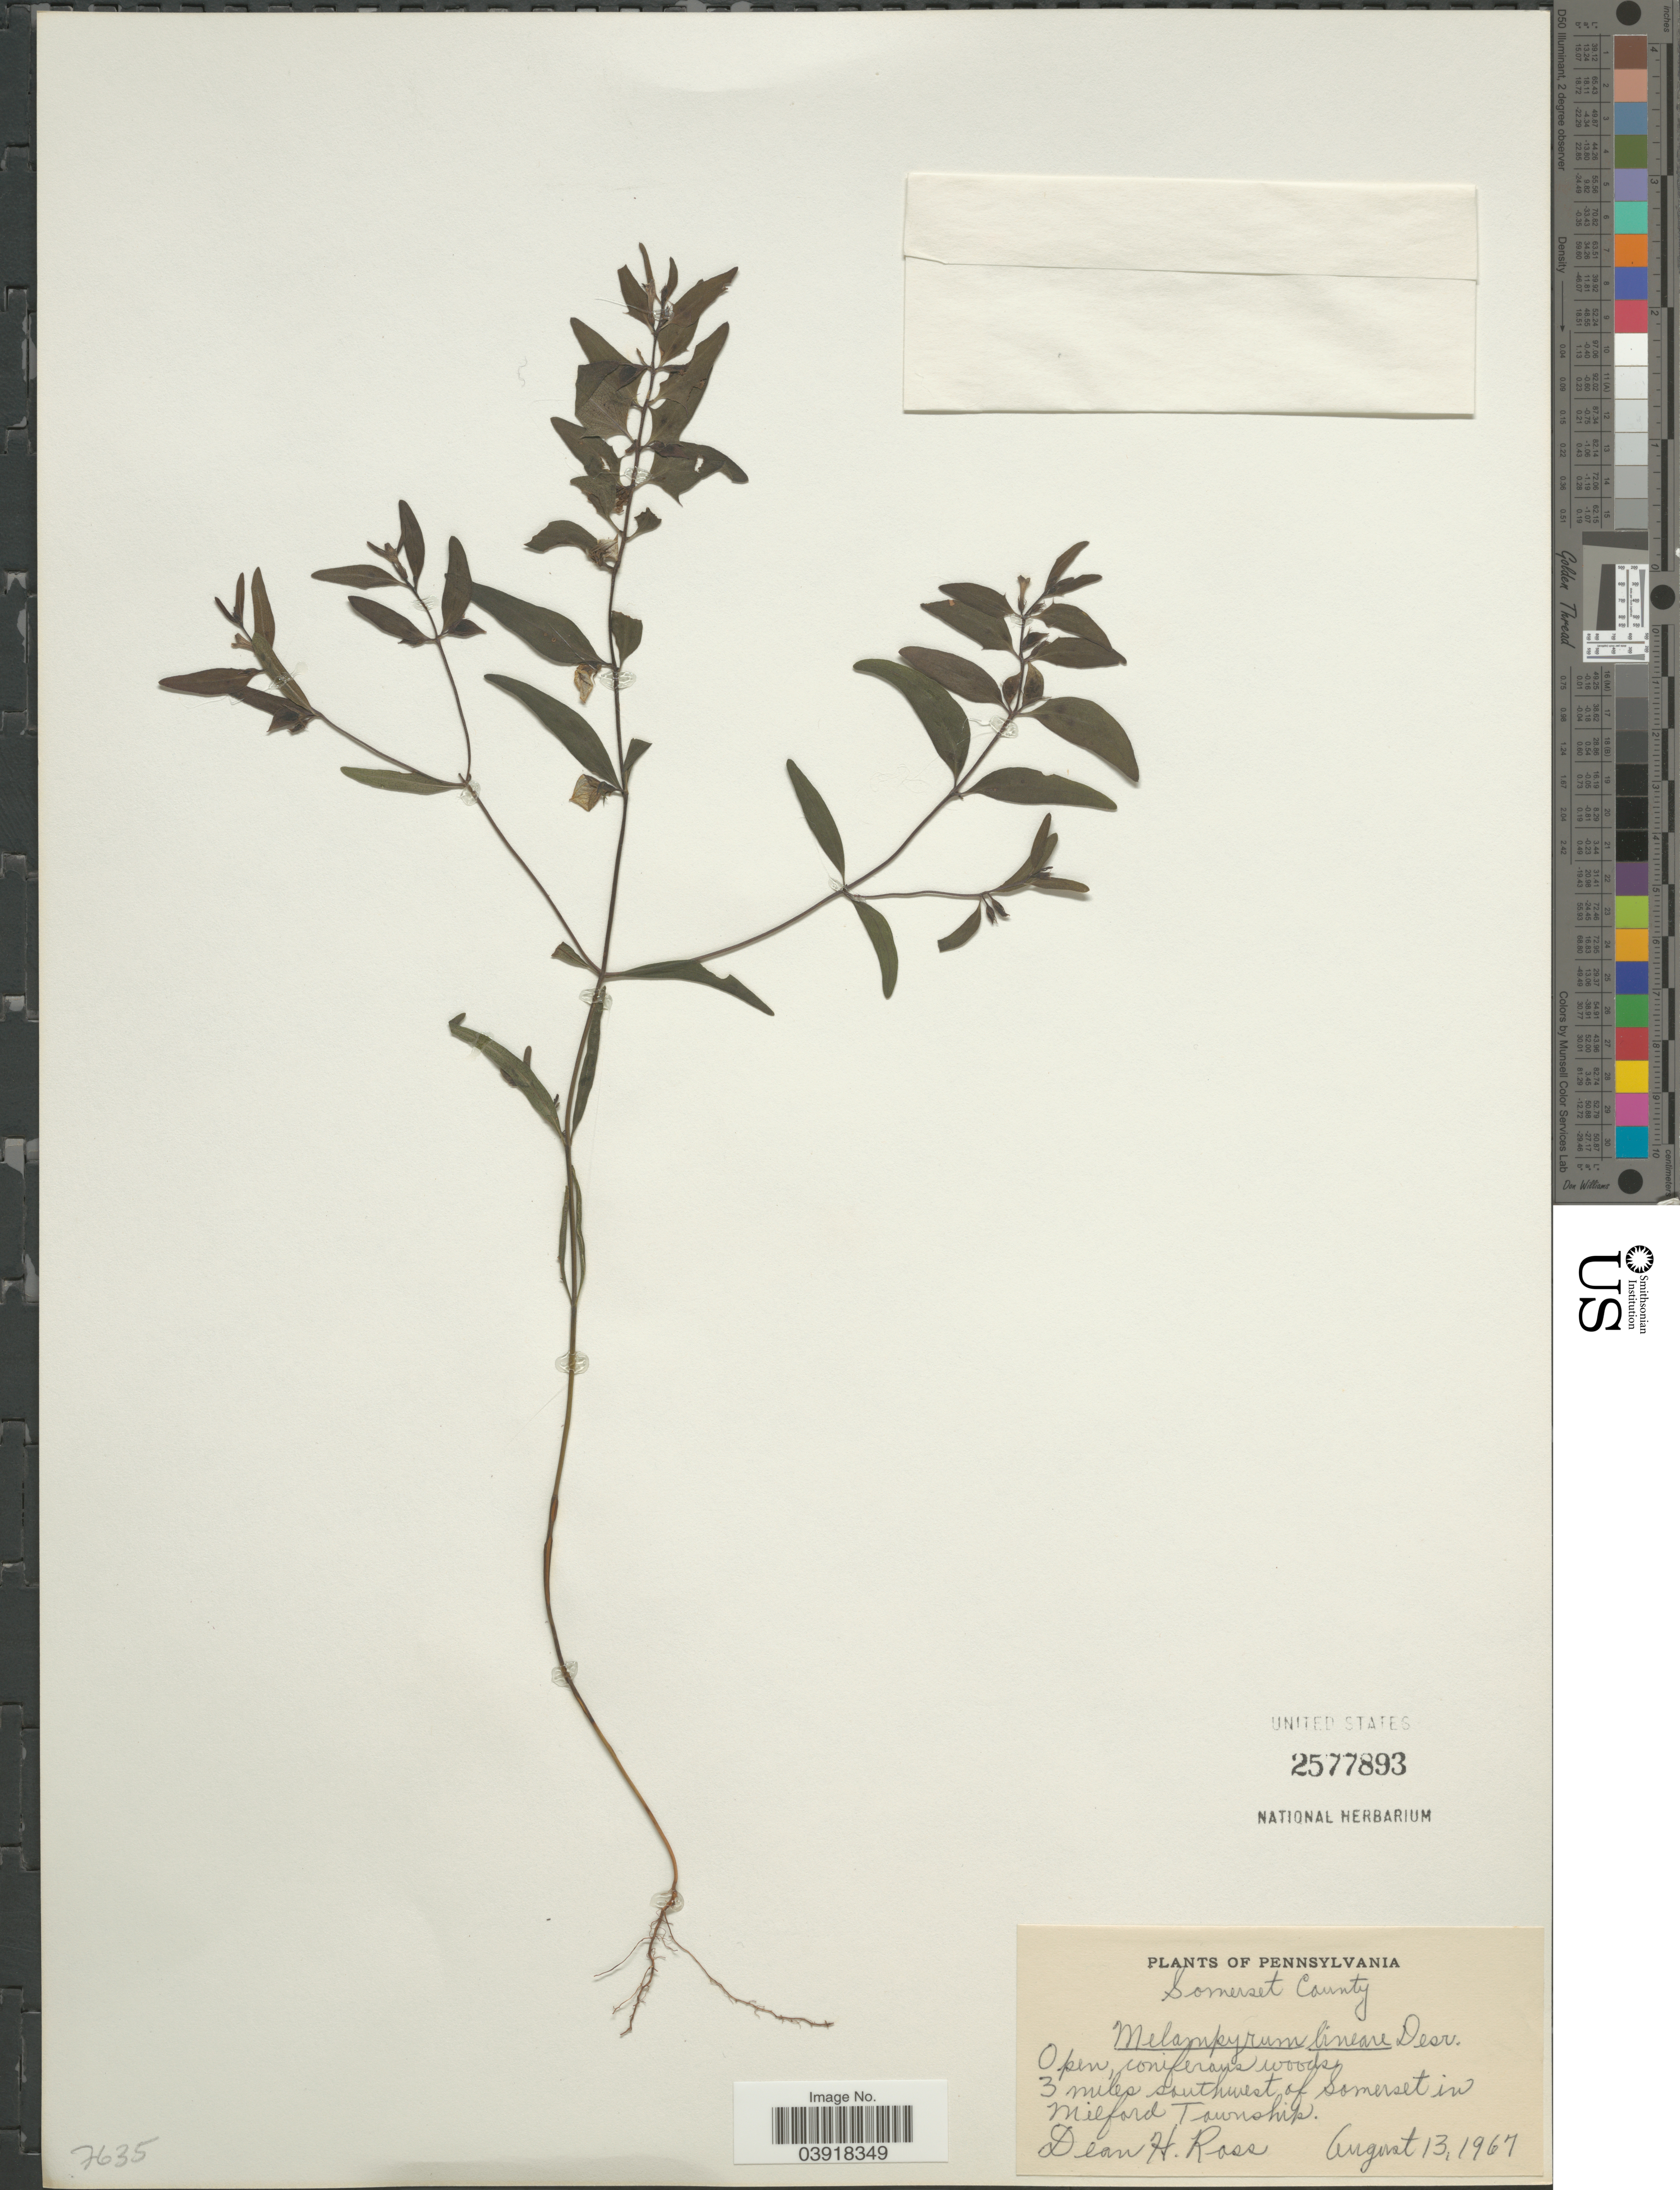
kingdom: Plantae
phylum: Tracheophyta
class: Magnoliopsida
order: Lamiales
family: Orobanchaceae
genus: Melampyrum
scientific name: Melampyrum lineare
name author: Desr.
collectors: D. Ross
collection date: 1967-08-13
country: United States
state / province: Pennsylvania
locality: Somerset County. 3 miles southwest of Somerset in Milford Township.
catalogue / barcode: US 2577893